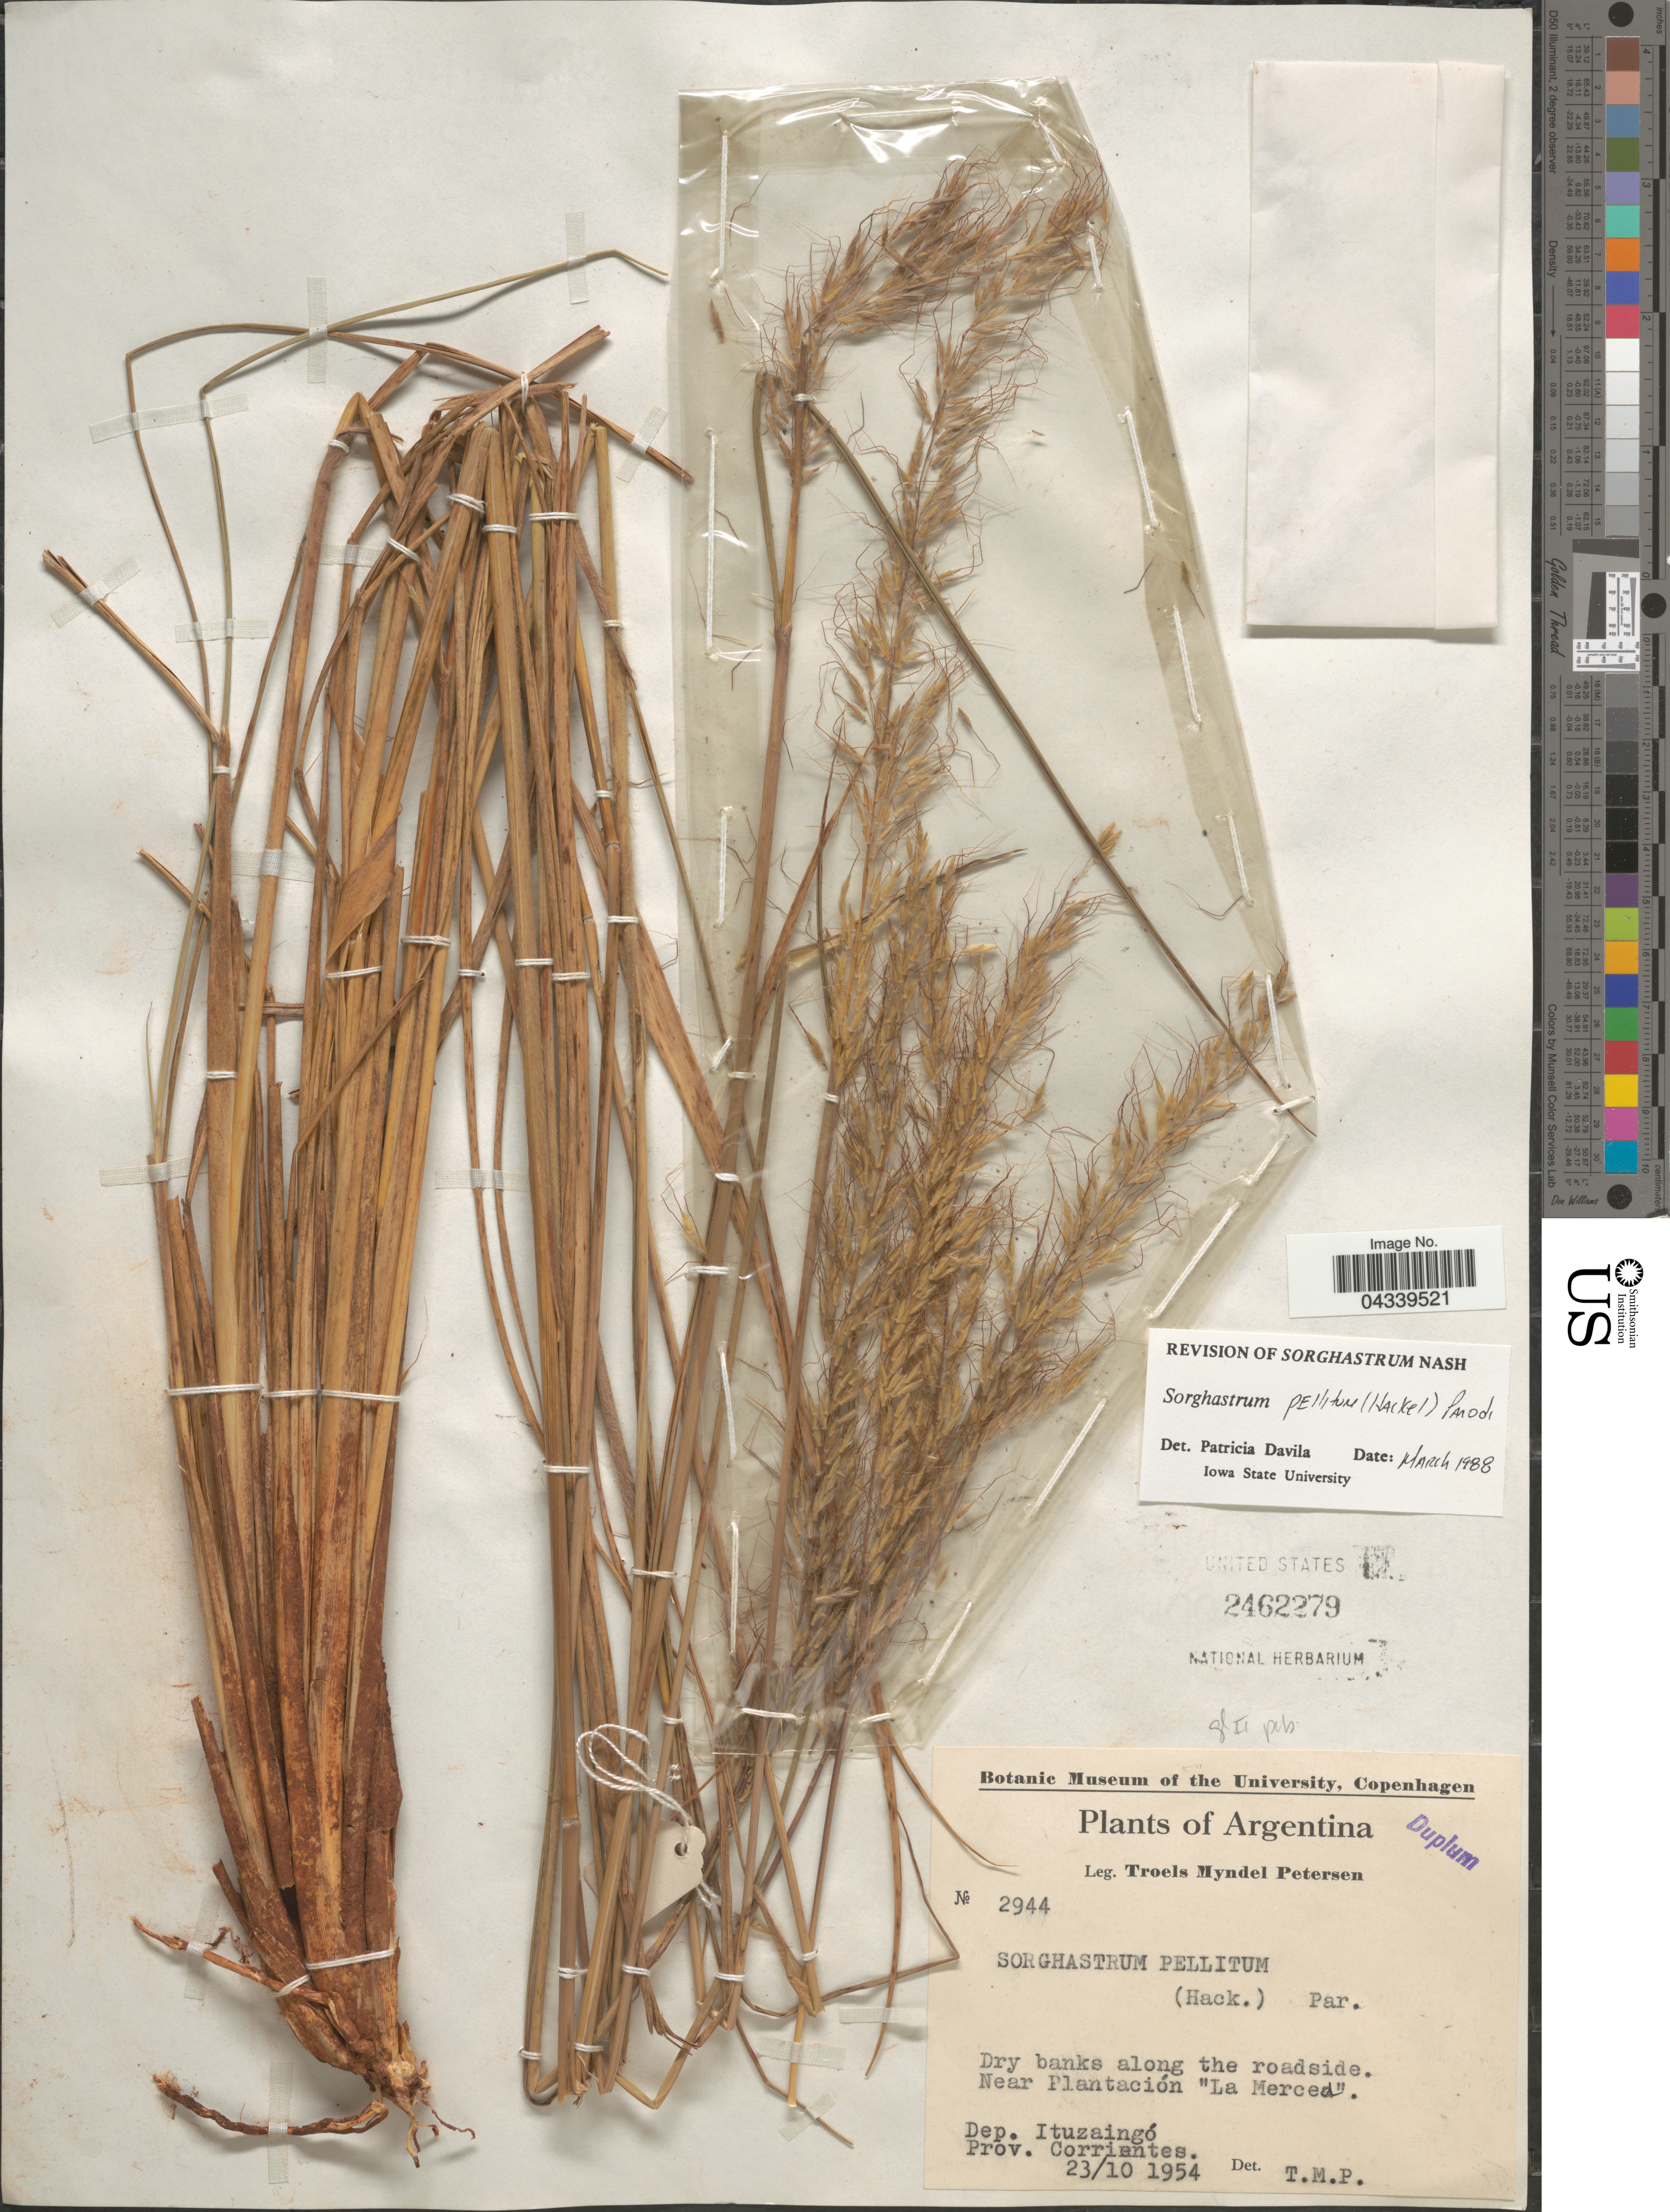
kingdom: Plantae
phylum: Tracheophyta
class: Liliopsida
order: Poales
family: Poaceae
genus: Sorghastrum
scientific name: Sorghastrum pellitum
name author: (Hack.) Parodi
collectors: T. M. Petersen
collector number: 2944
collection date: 1954-10-23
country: Argentina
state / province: Corrientes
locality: Dry banks along the roadside. Near Plantación "La Merced". Dep. Ituzaingó.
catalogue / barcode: US 2462279